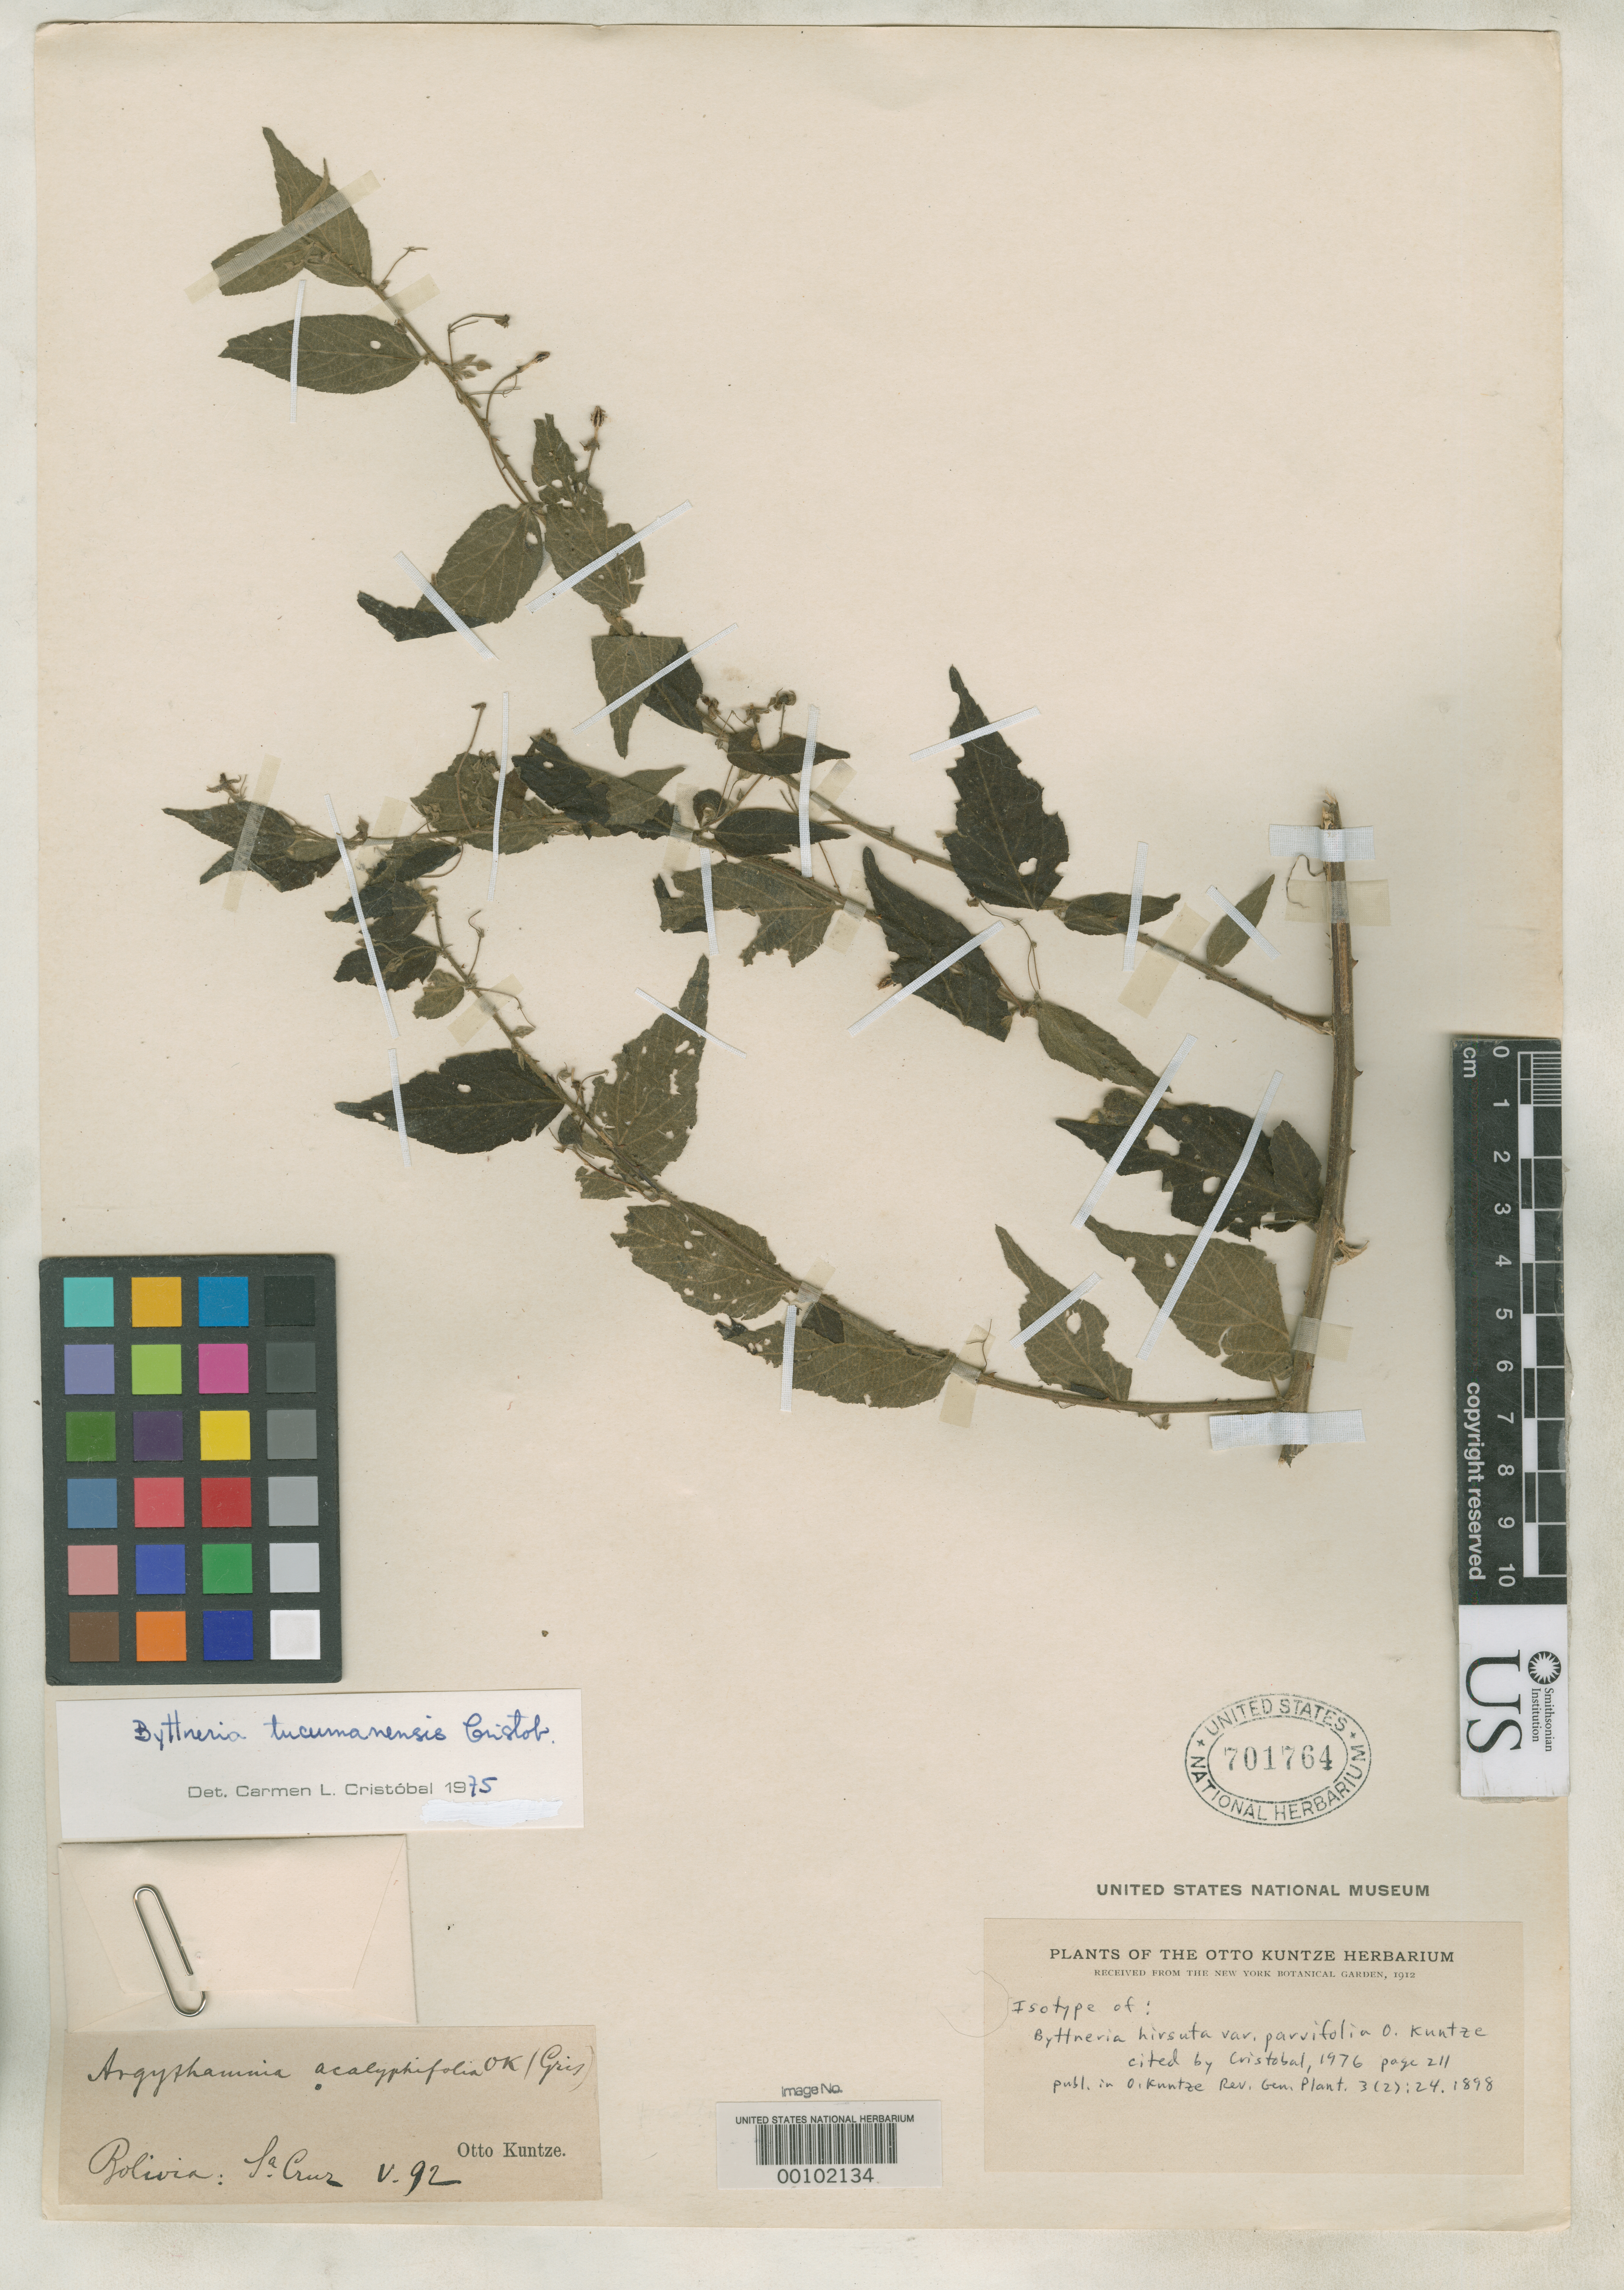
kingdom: Plantae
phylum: Tracheophyta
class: Magnoliopsida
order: Malvales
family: Malvaceae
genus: Byttneria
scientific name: Byttneria hirsuta var. parvifolia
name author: Kuntze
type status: Isotype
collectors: C.E.O. Kuntze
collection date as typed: May 1892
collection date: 1892-05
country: Bolivia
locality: La Cruz.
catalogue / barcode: US 701764